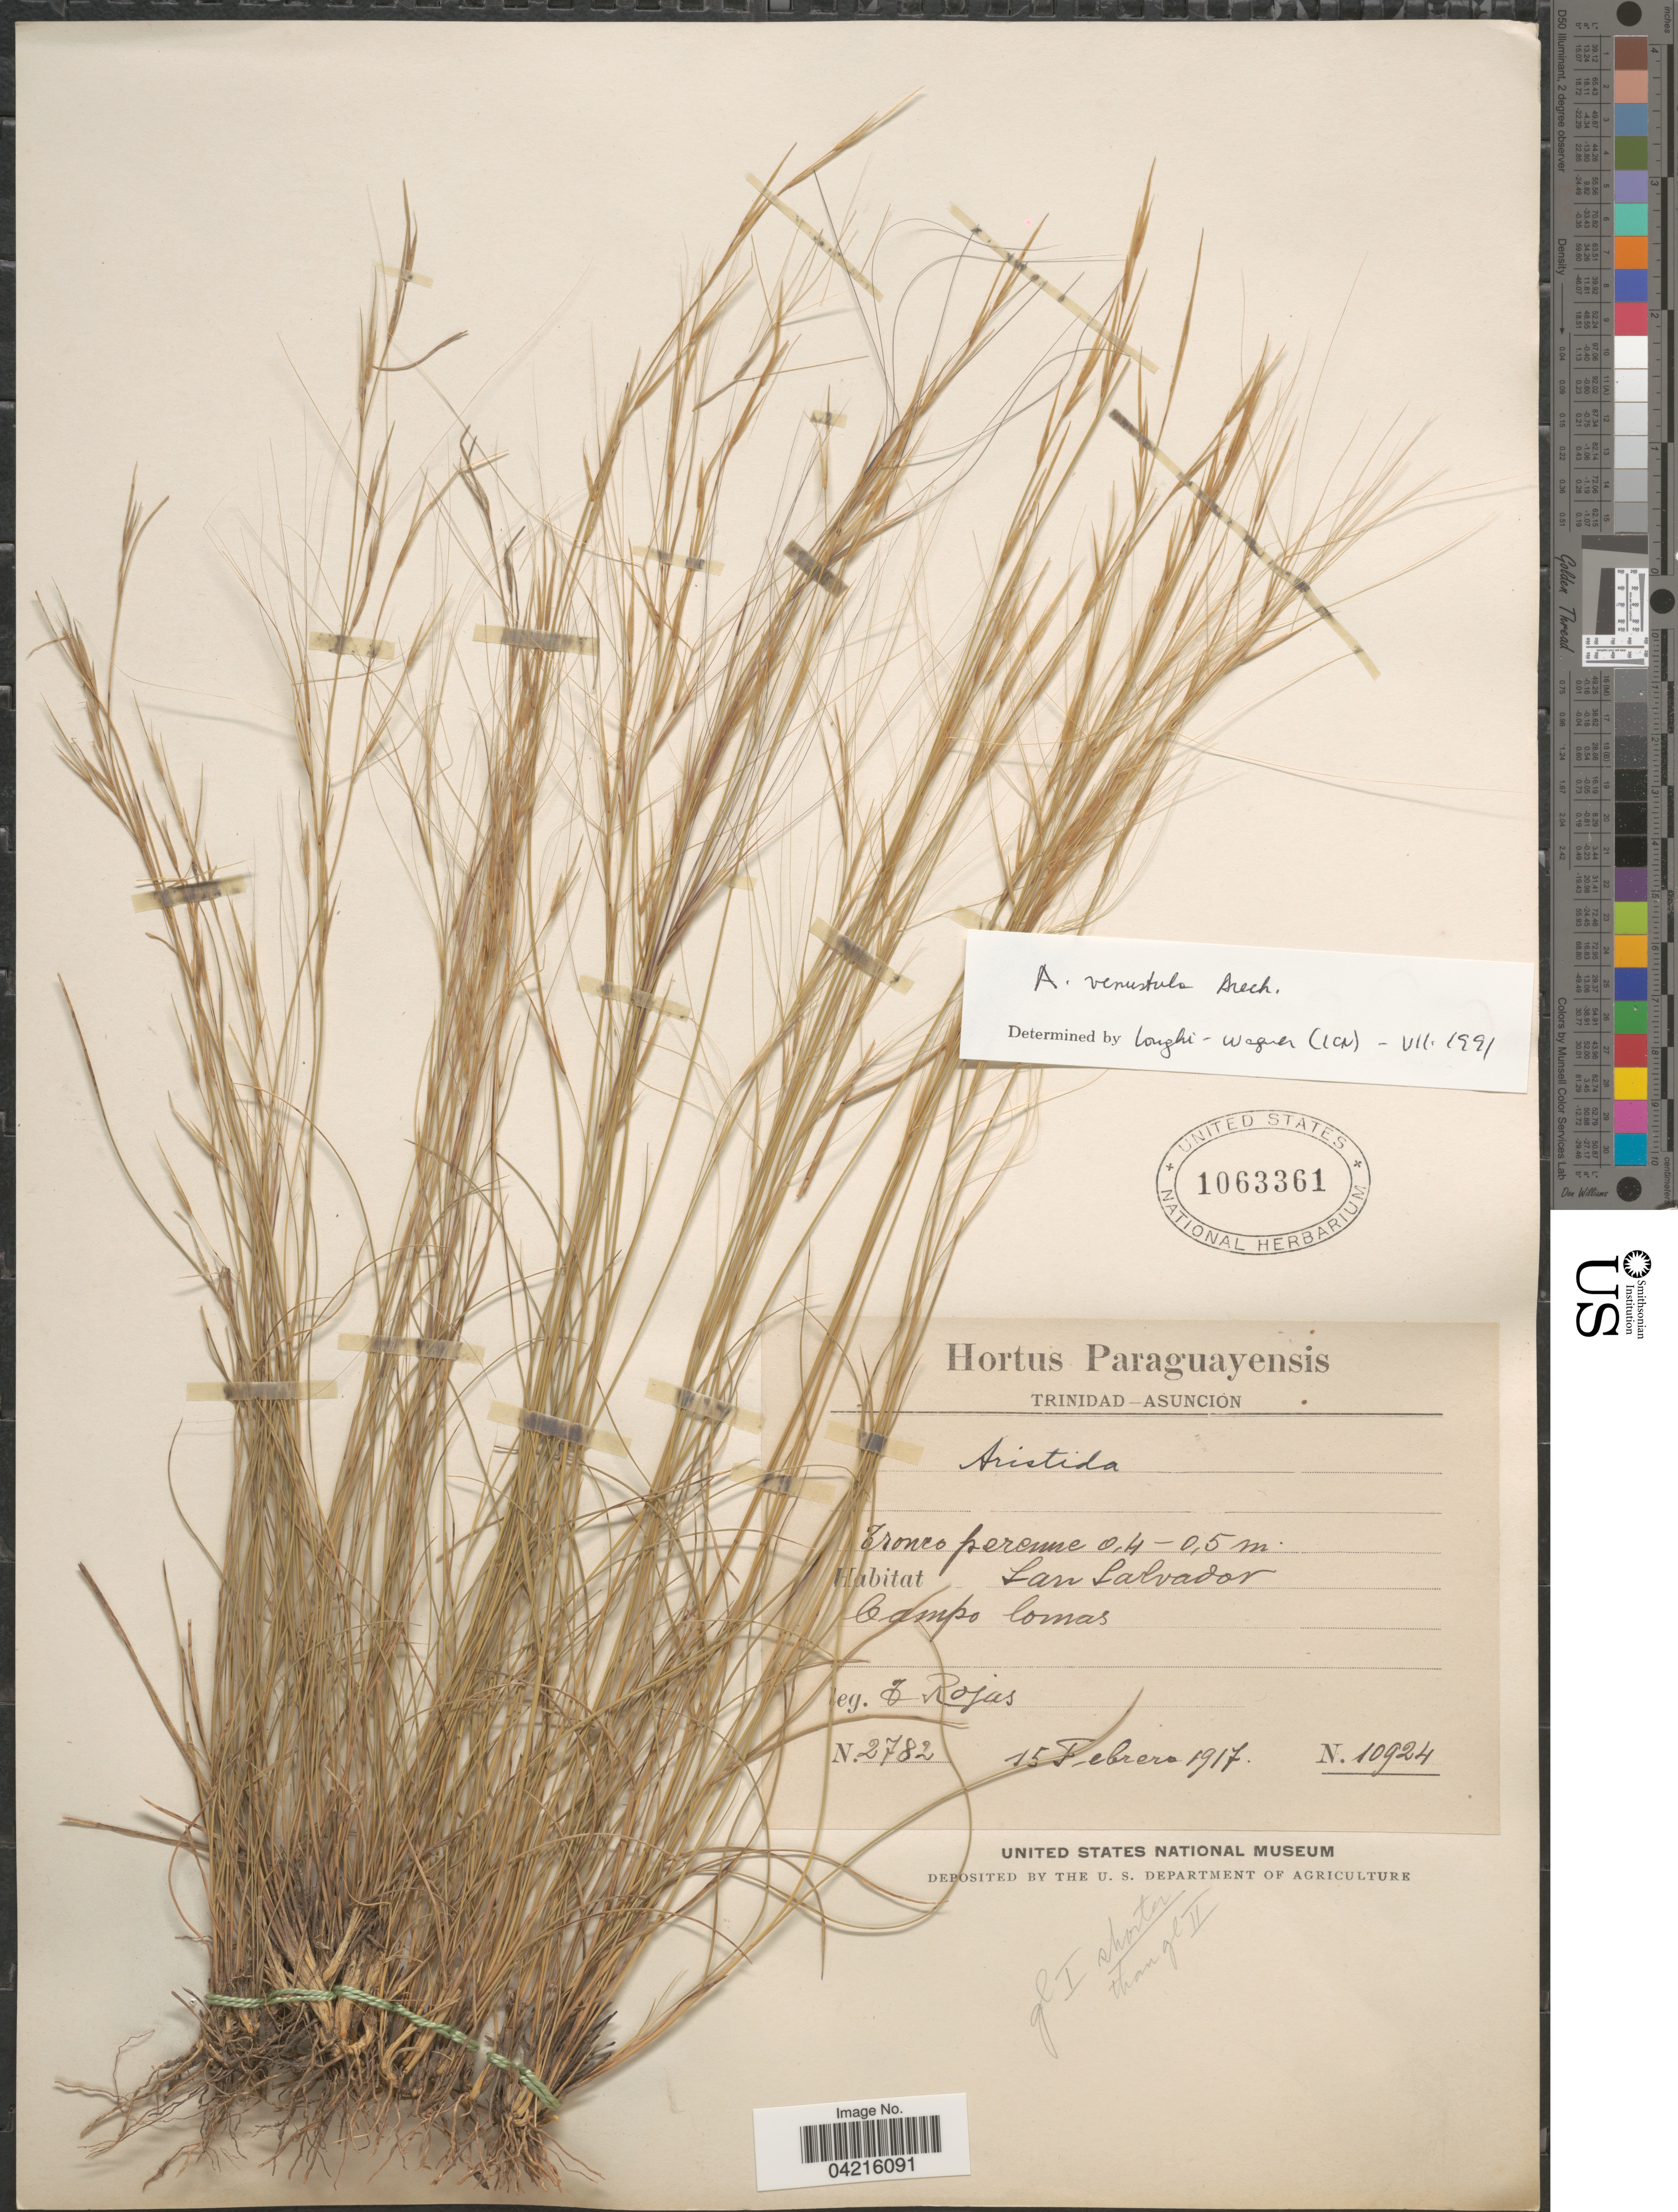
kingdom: Plantae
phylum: Tracheophyta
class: Liliopsida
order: Poales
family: Poaceae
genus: Aristida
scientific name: Aristida venustula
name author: Arechav.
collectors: T. Rojas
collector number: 2782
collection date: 1917-02-15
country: Paraguay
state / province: Asuncion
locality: San Salvador. Campo lomas.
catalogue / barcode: US 1063361